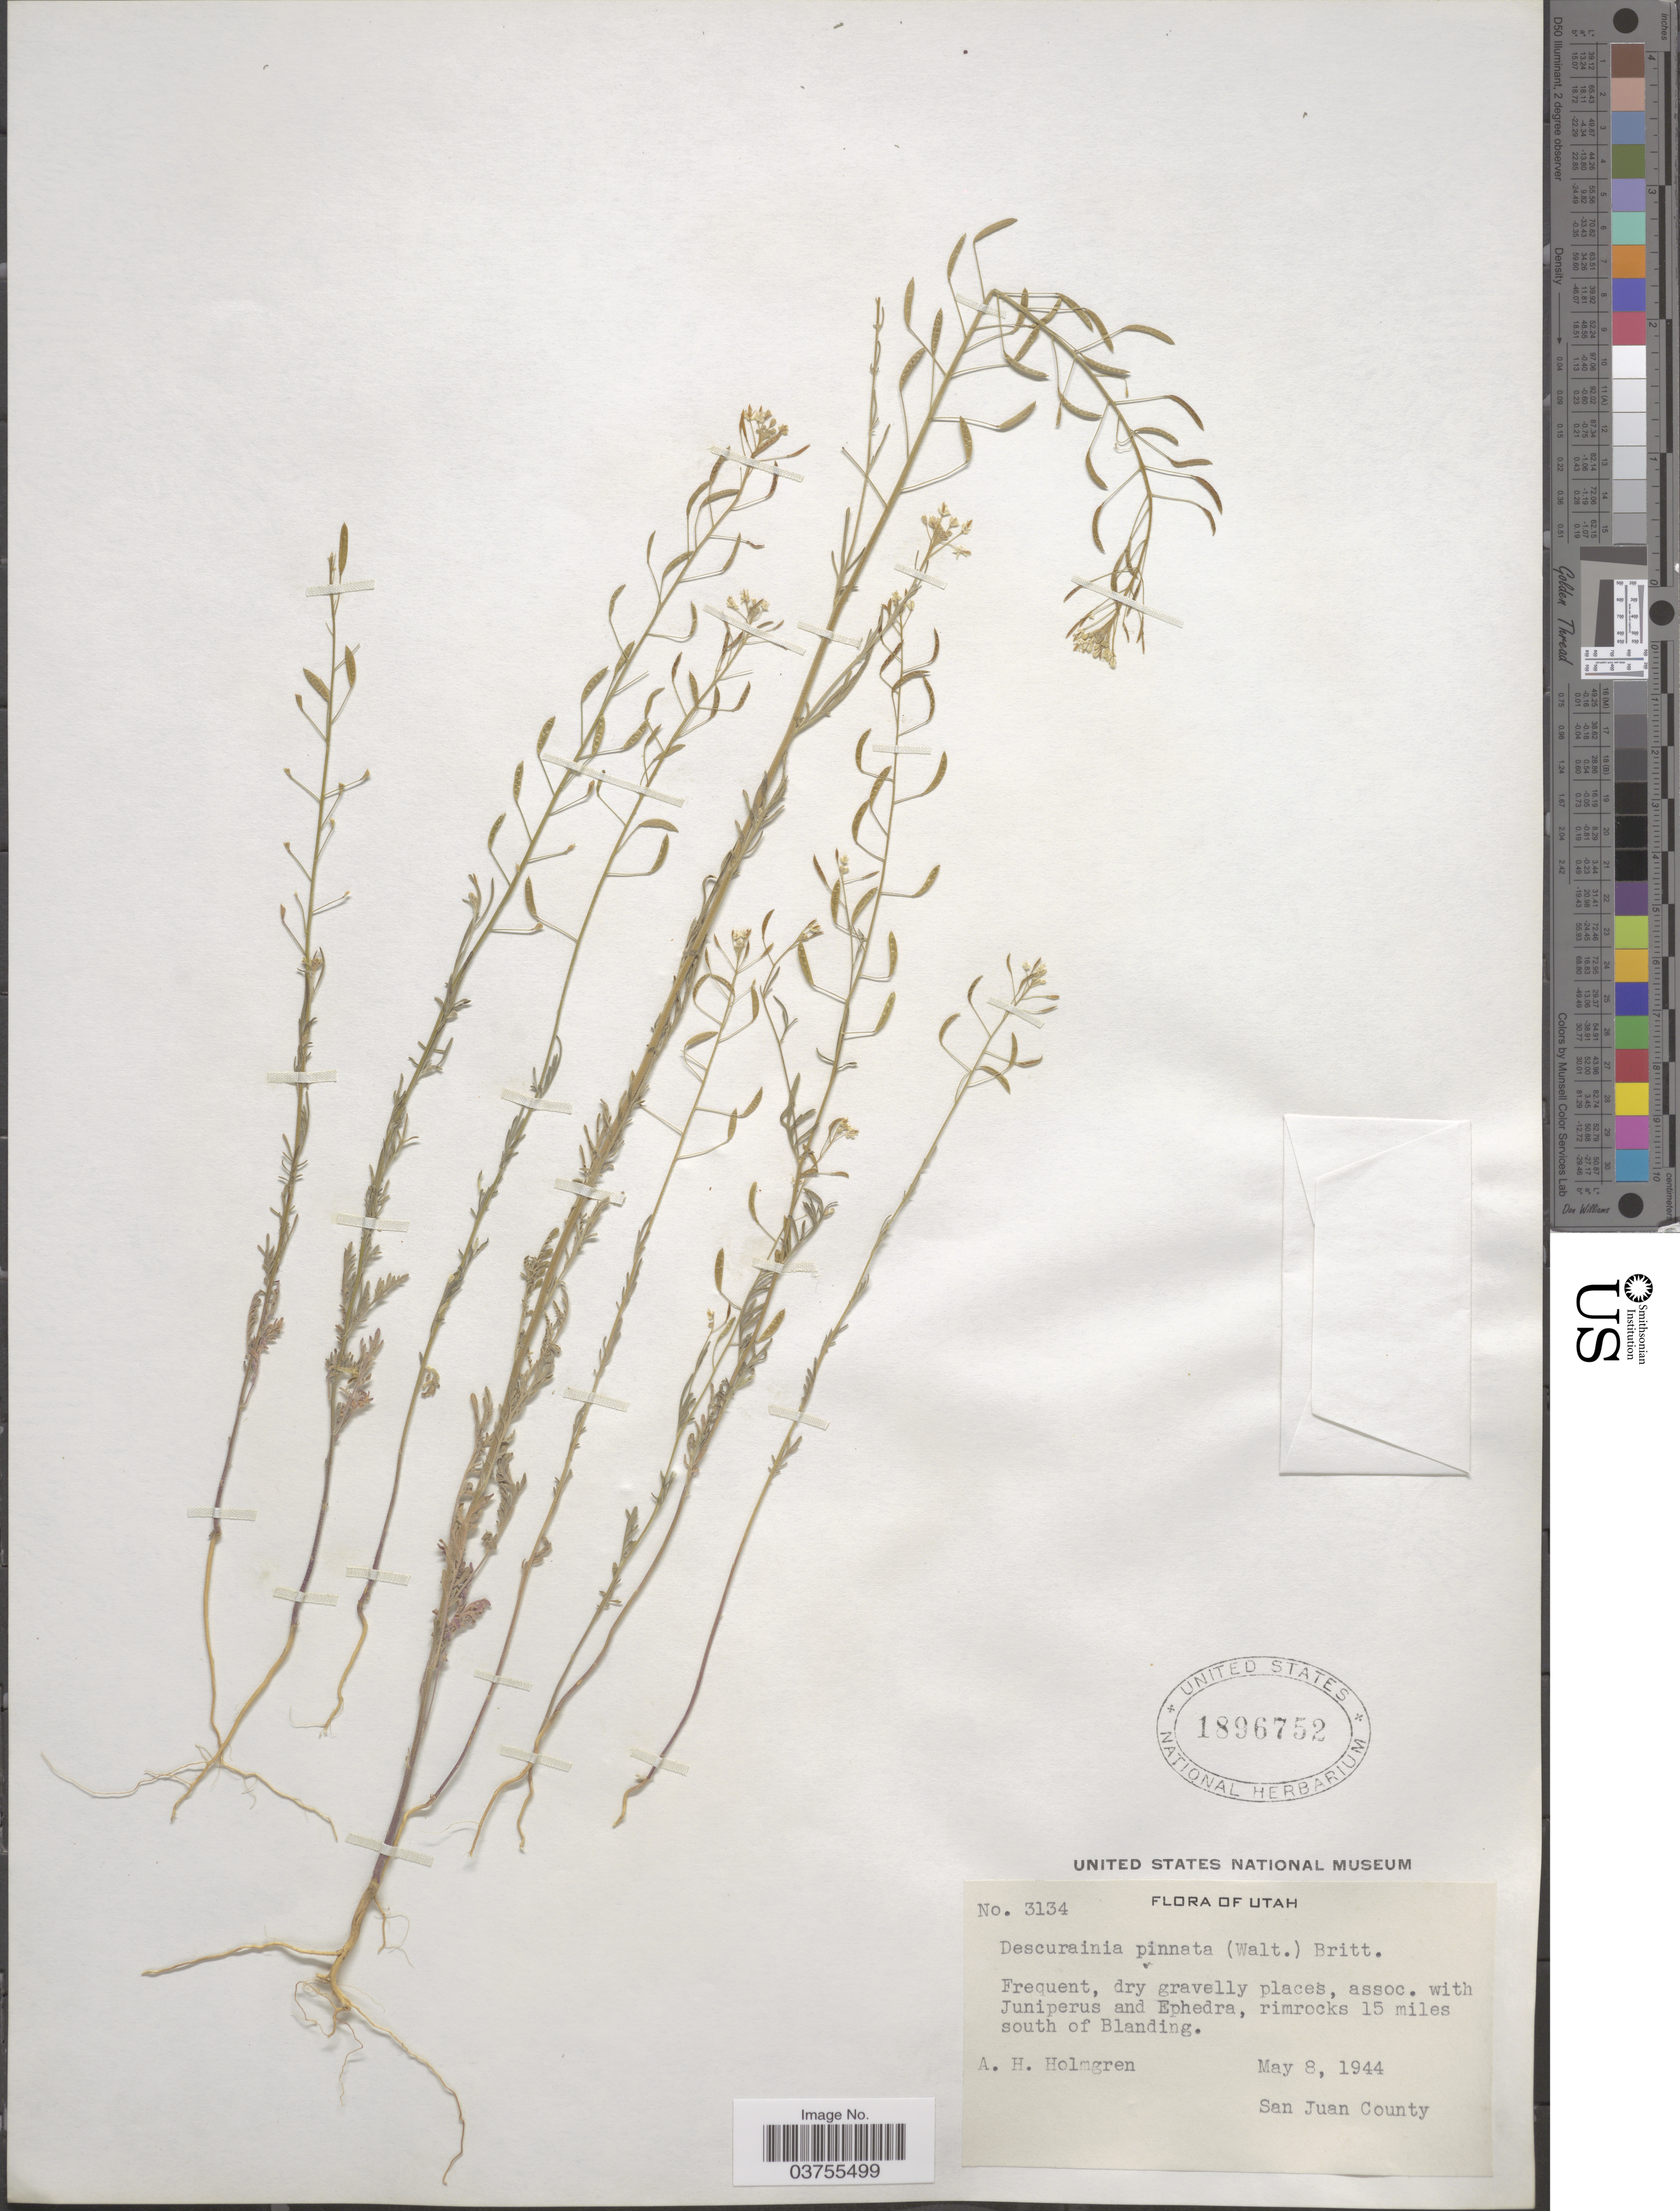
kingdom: Plantae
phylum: Tracheophyta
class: Magnoliopsida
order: Brassicales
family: Brassicaceae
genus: Descurainia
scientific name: Descurainia sp.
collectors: A. H. Holmgren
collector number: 3134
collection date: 1944-05-08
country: United States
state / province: Utah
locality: Rimrocks 15 miles south of Blanding. San Juan County.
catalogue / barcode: US 1896752